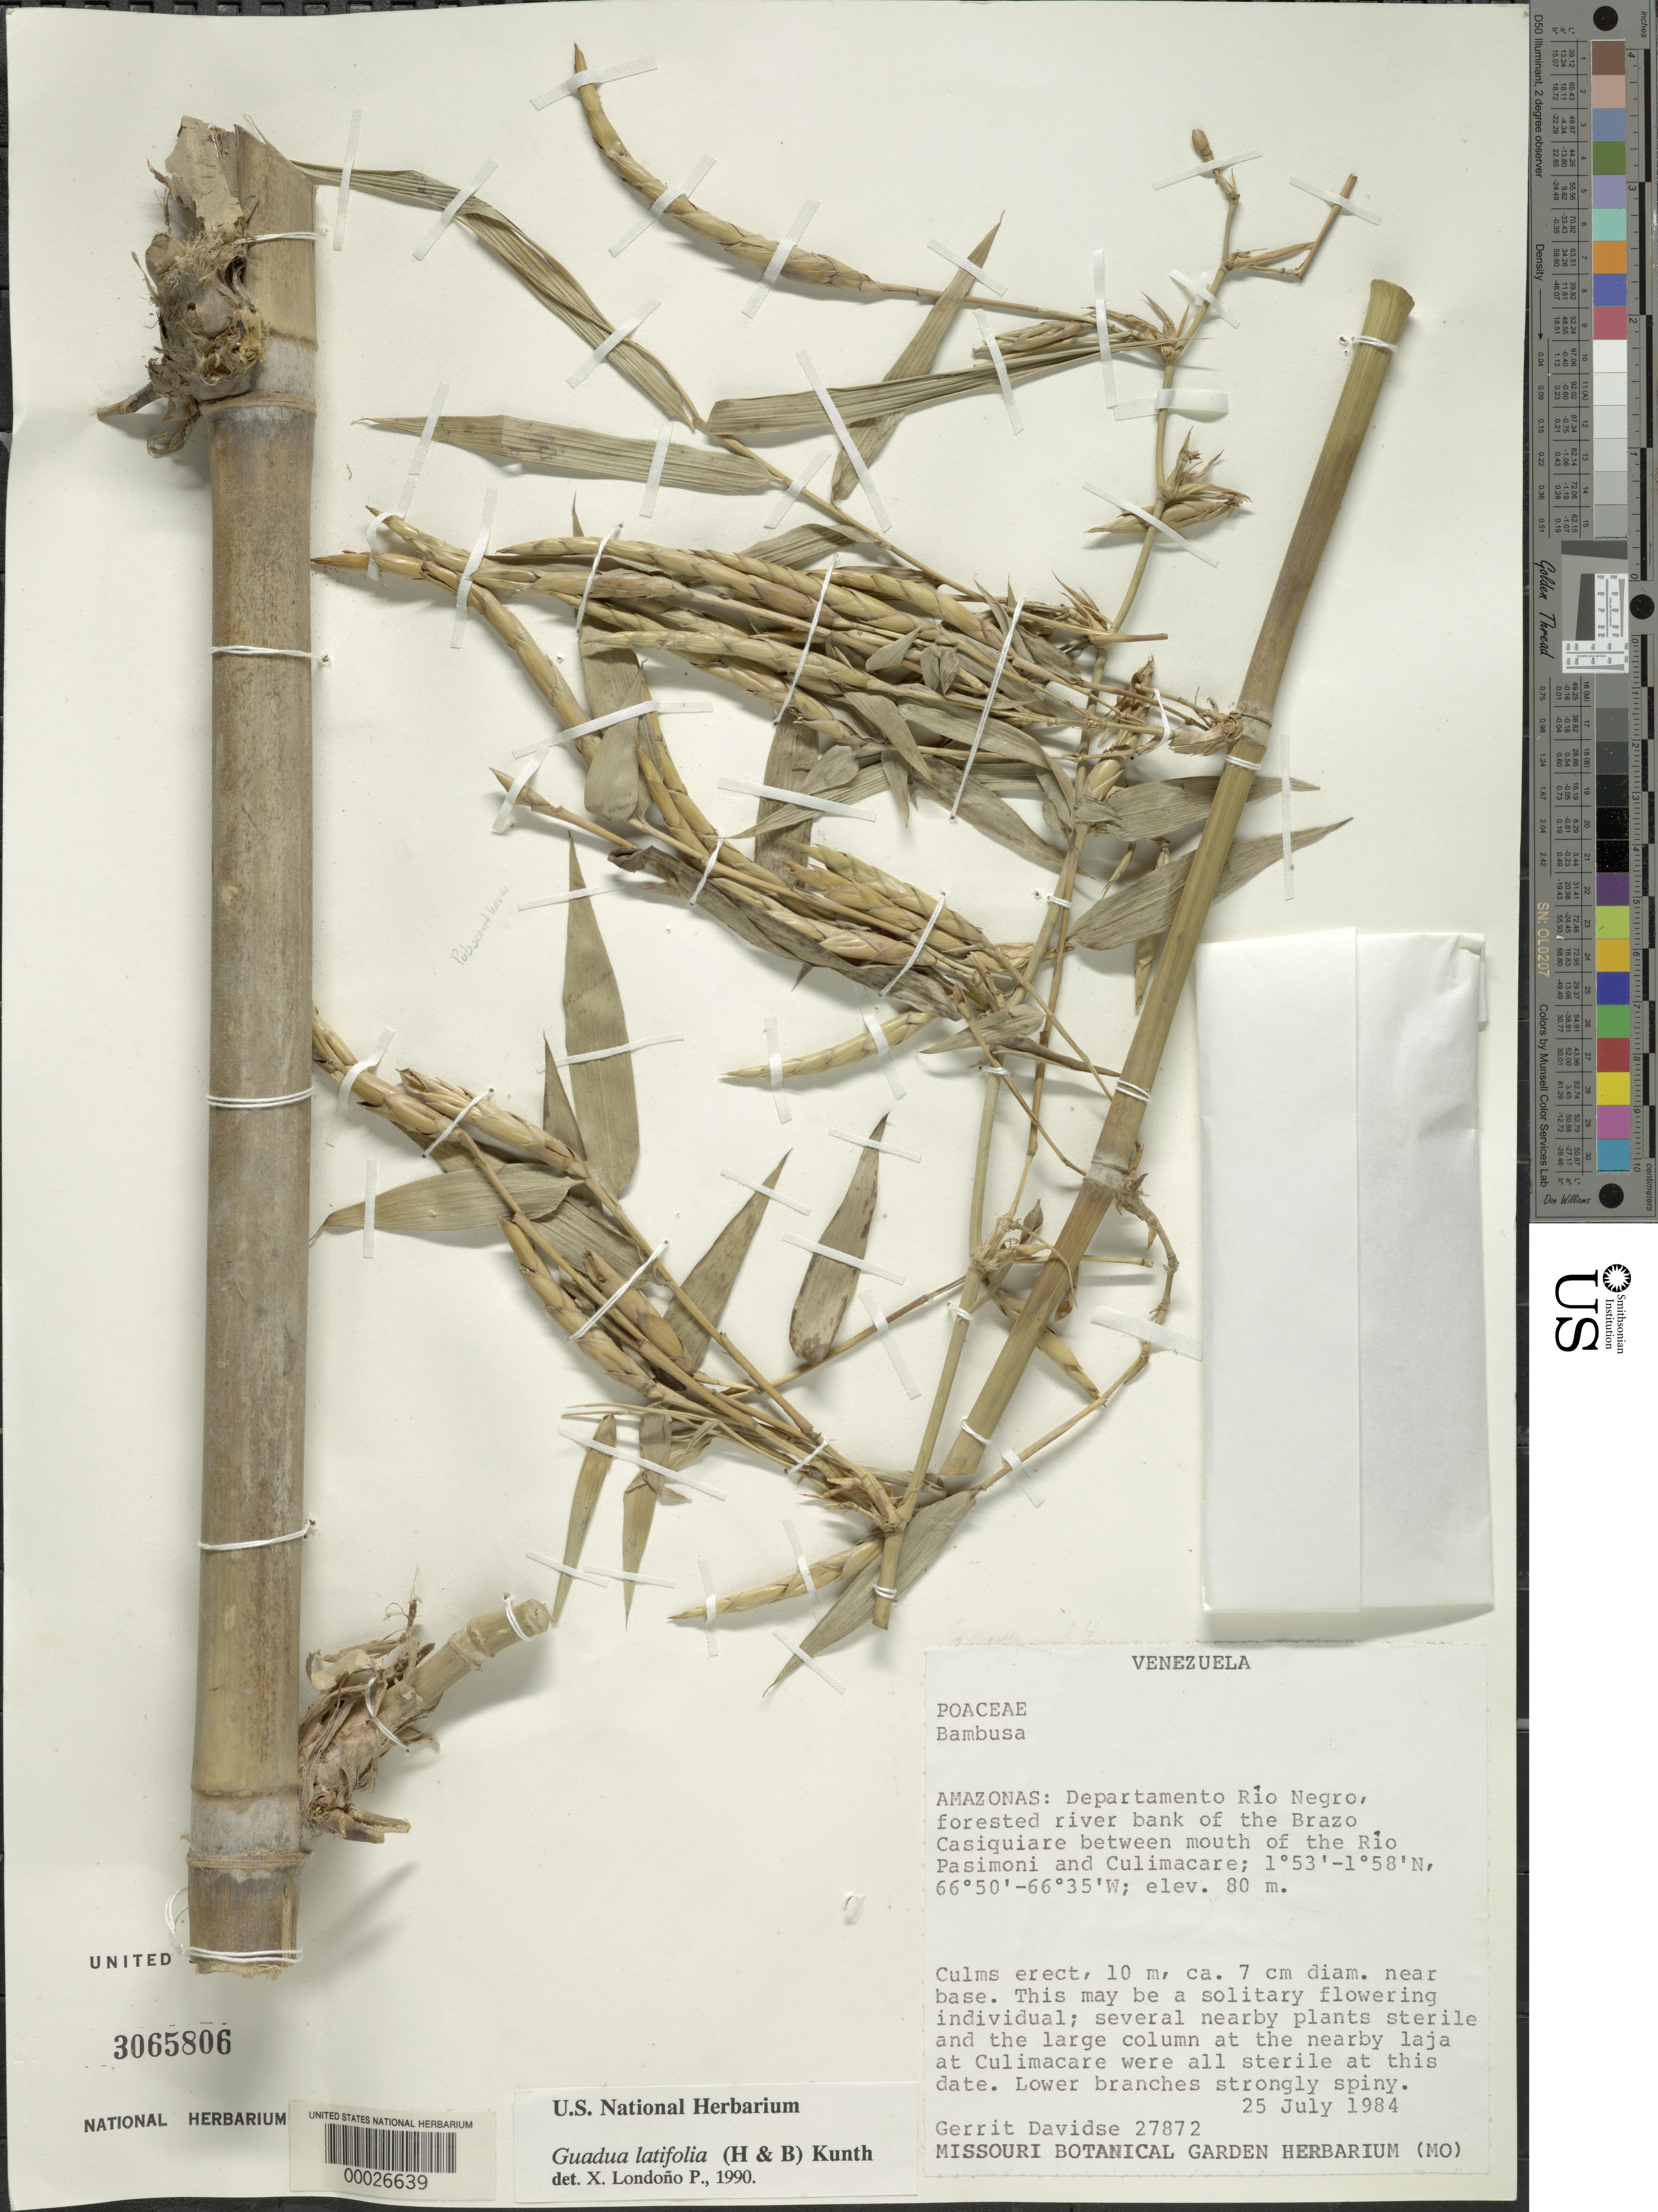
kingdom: Plantae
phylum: Tracheophyta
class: Liliopsida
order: Poales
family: Poaceae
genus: Guadua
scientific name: Guadua latifolia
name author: (Bonpl.) Kunth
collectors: G. Davidse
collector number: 27872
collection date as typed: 25 Jul 1984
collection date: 1984-07-25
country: Venezuela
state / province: Amazonas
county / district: Rio Negro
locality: Bank of the brazo casiquiare between mouth of the rio pasimoni and culimacare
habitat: Forested river bank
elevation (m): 80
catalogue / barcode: US 3065806